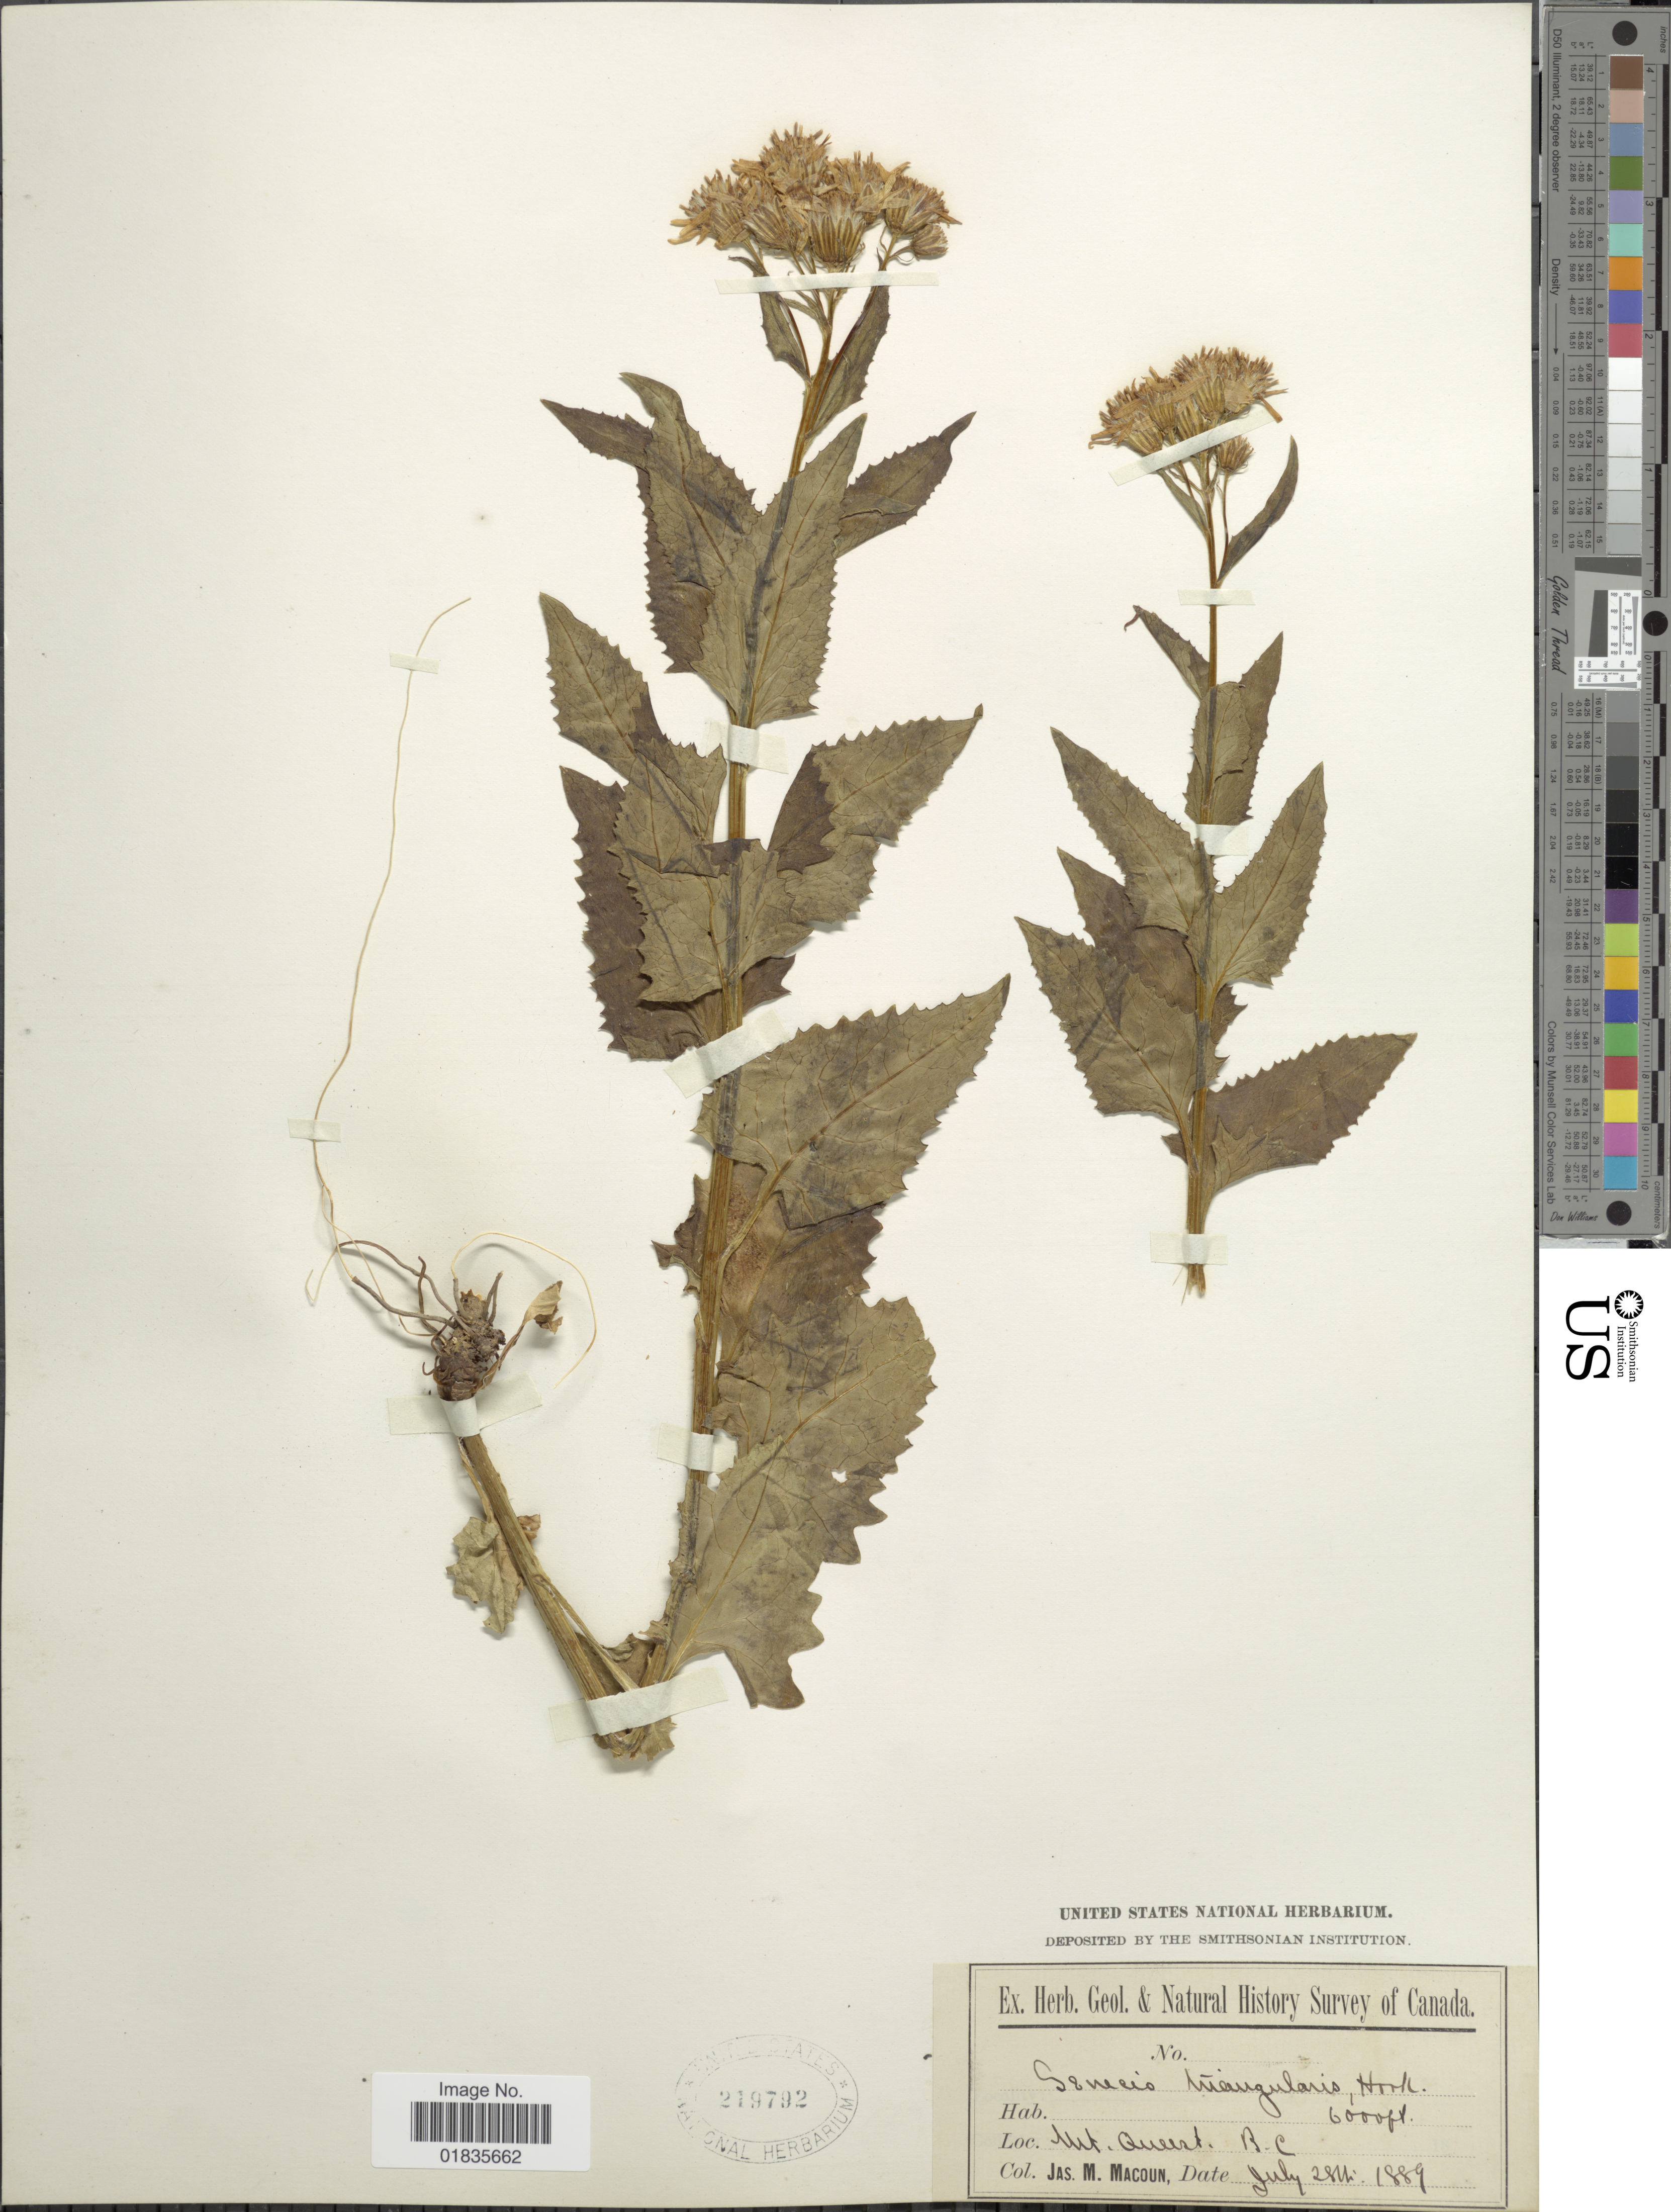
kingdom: Plantae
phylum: Tracheophyta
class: Magnoliopsida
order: Asterales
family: Asteraceae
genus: Senecio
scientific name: Senecio triangularis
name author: Hook.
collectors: J. M. Macoun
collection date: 1889-07-28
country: Canada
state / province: British Columbia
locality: Mt. Queest.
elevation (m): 1829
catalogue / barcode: US 219792